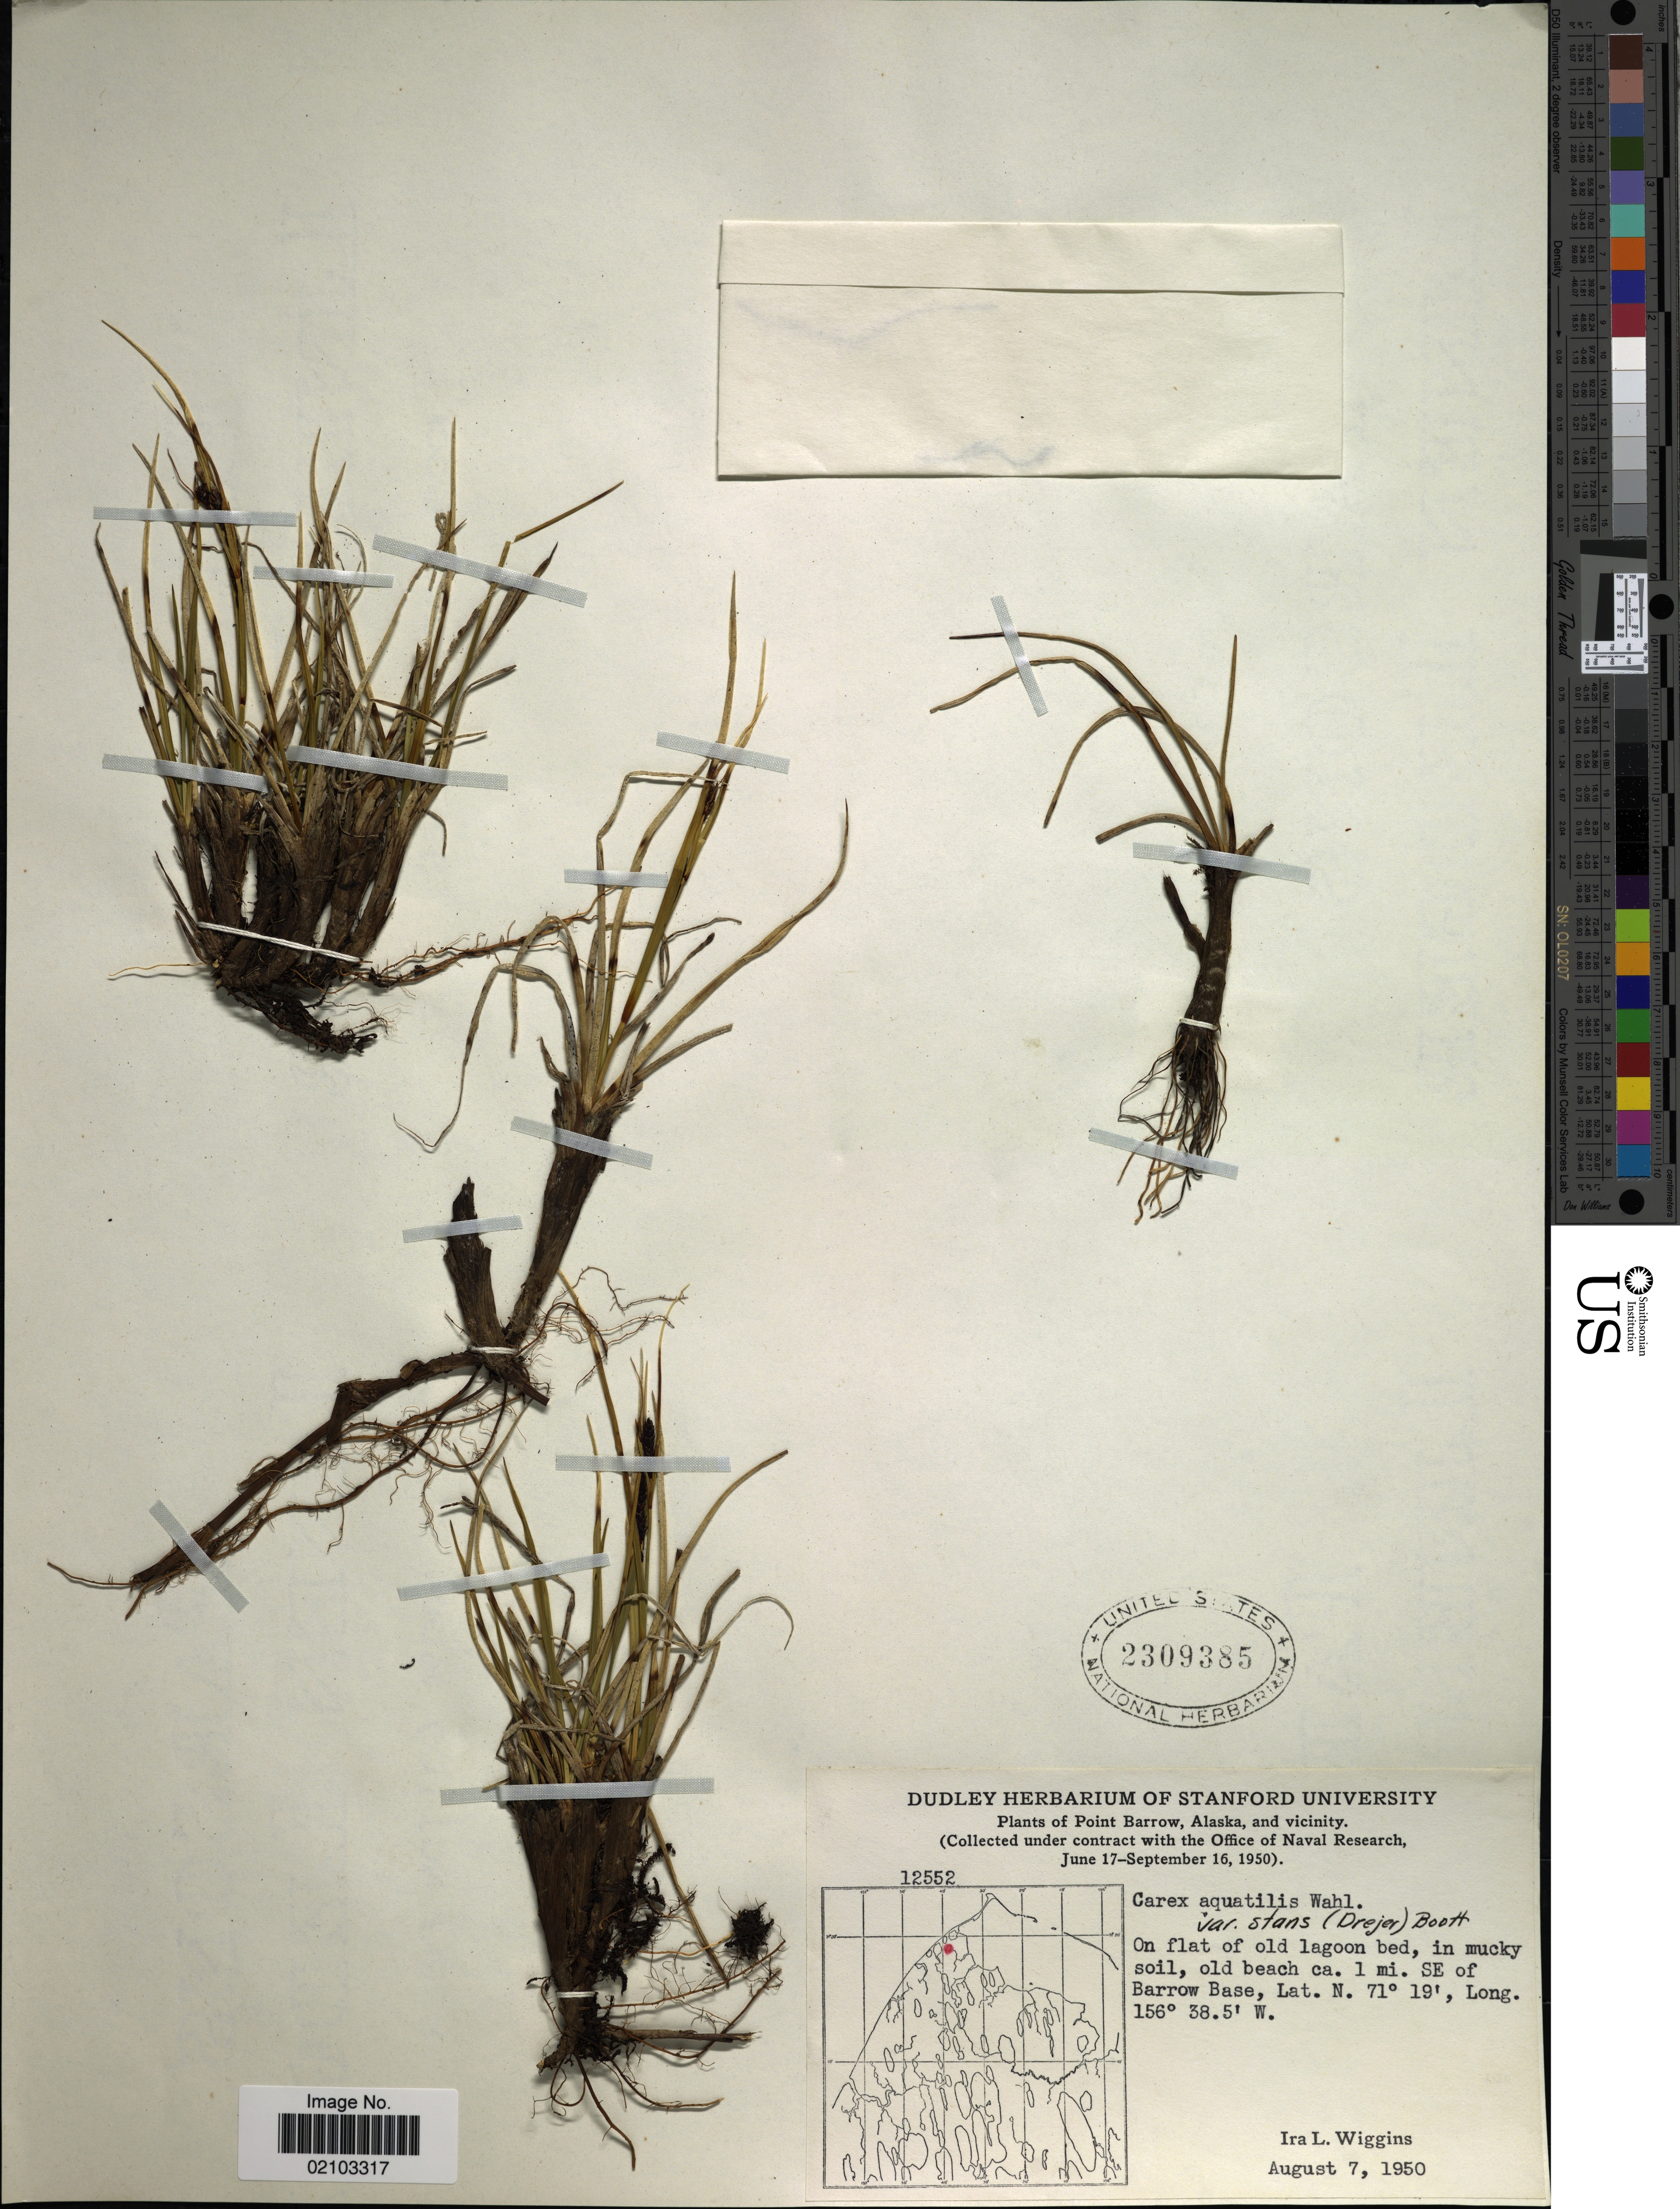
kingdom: Plantae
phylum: Tracheophyta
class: Liliopsida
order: Poales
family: Cyperaceae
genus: Carex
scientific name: Carex aquatilis var. minor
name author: Boott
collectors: I. L. Wiggins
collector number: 12552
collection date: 1950-08-07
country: United States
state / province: Alaska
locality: Point Barrow, Alaska, and vicinity. On flat of old lagoon bed, in mucky soil, old beach ca. 1 mi. SE of Barrow Base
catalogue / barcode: US 2309385